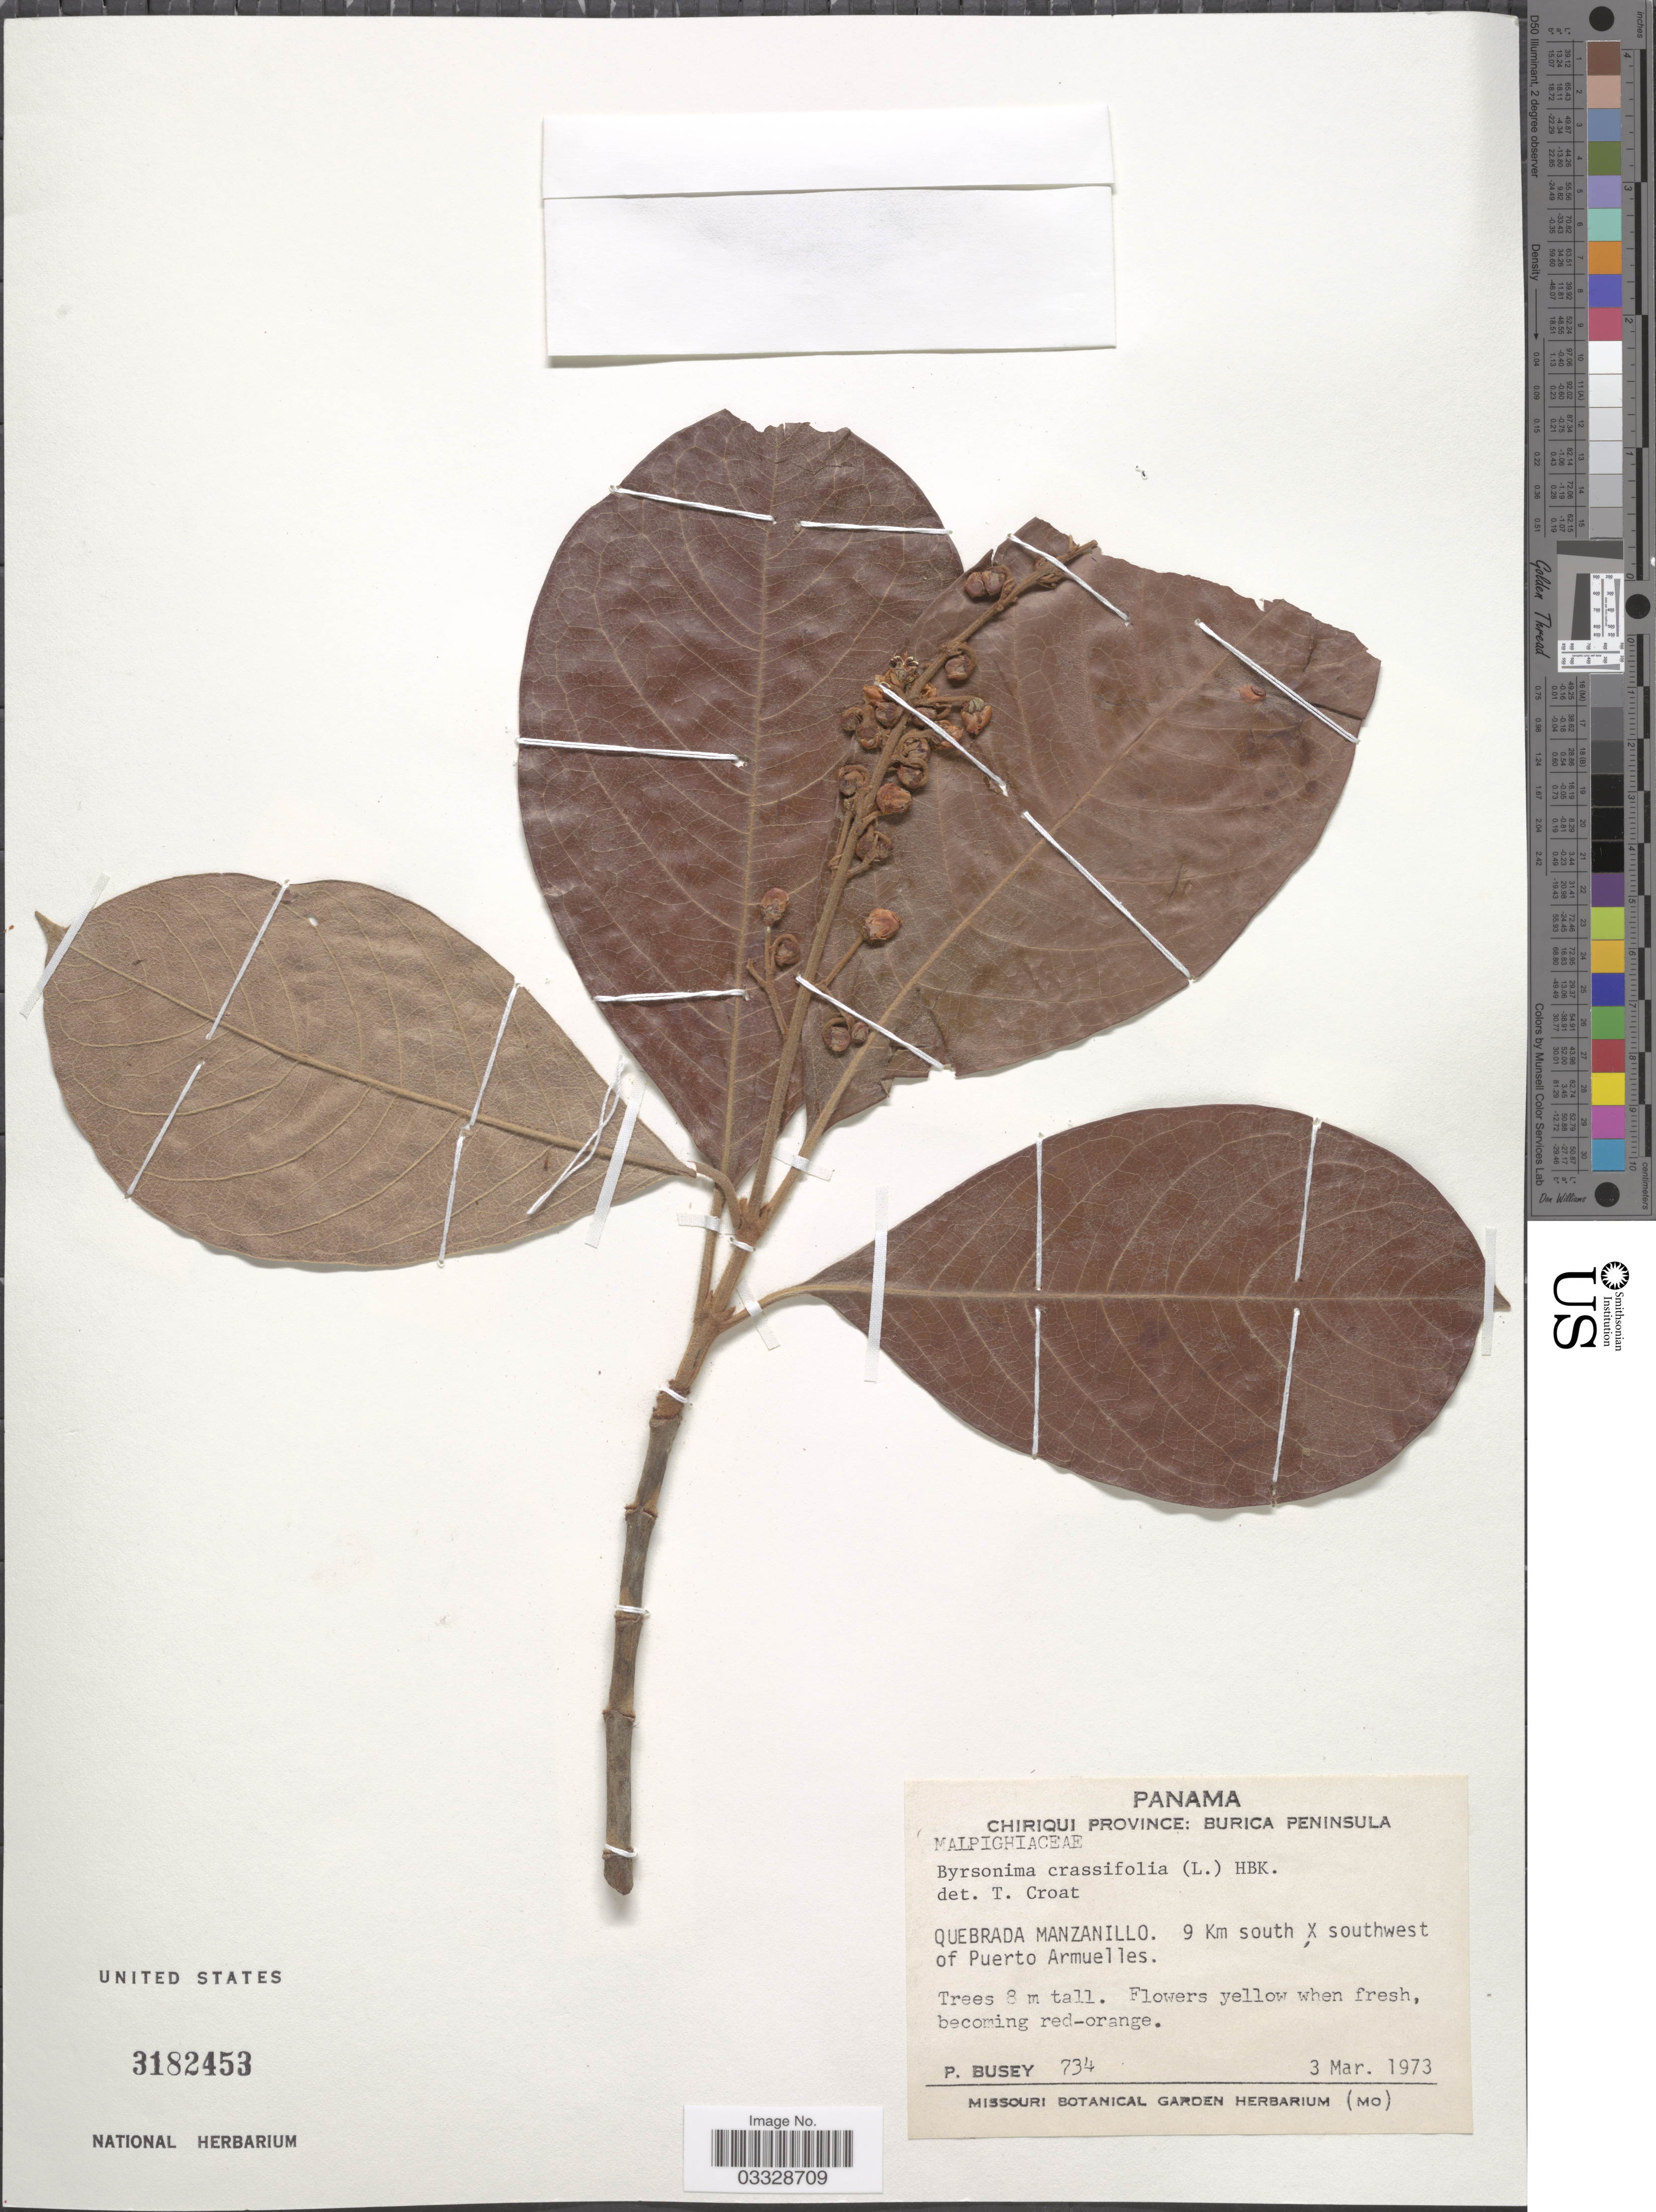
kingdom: Plantae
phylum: Tracheophyta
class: Magnoliopsida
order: Malpighiales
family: Malpighiaceae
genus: Byrsonima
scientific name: Byrsonima crassifolia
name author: (L.) Kunth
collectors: P. Busey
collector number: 734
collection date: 1973-03-03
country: Panama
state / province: Chiriqui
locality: Burica Peninsula. Quebrada Manzanillo. 9 Km south [Foreign script] southwest of Puerto Armuelles.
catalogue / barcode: US 3182453